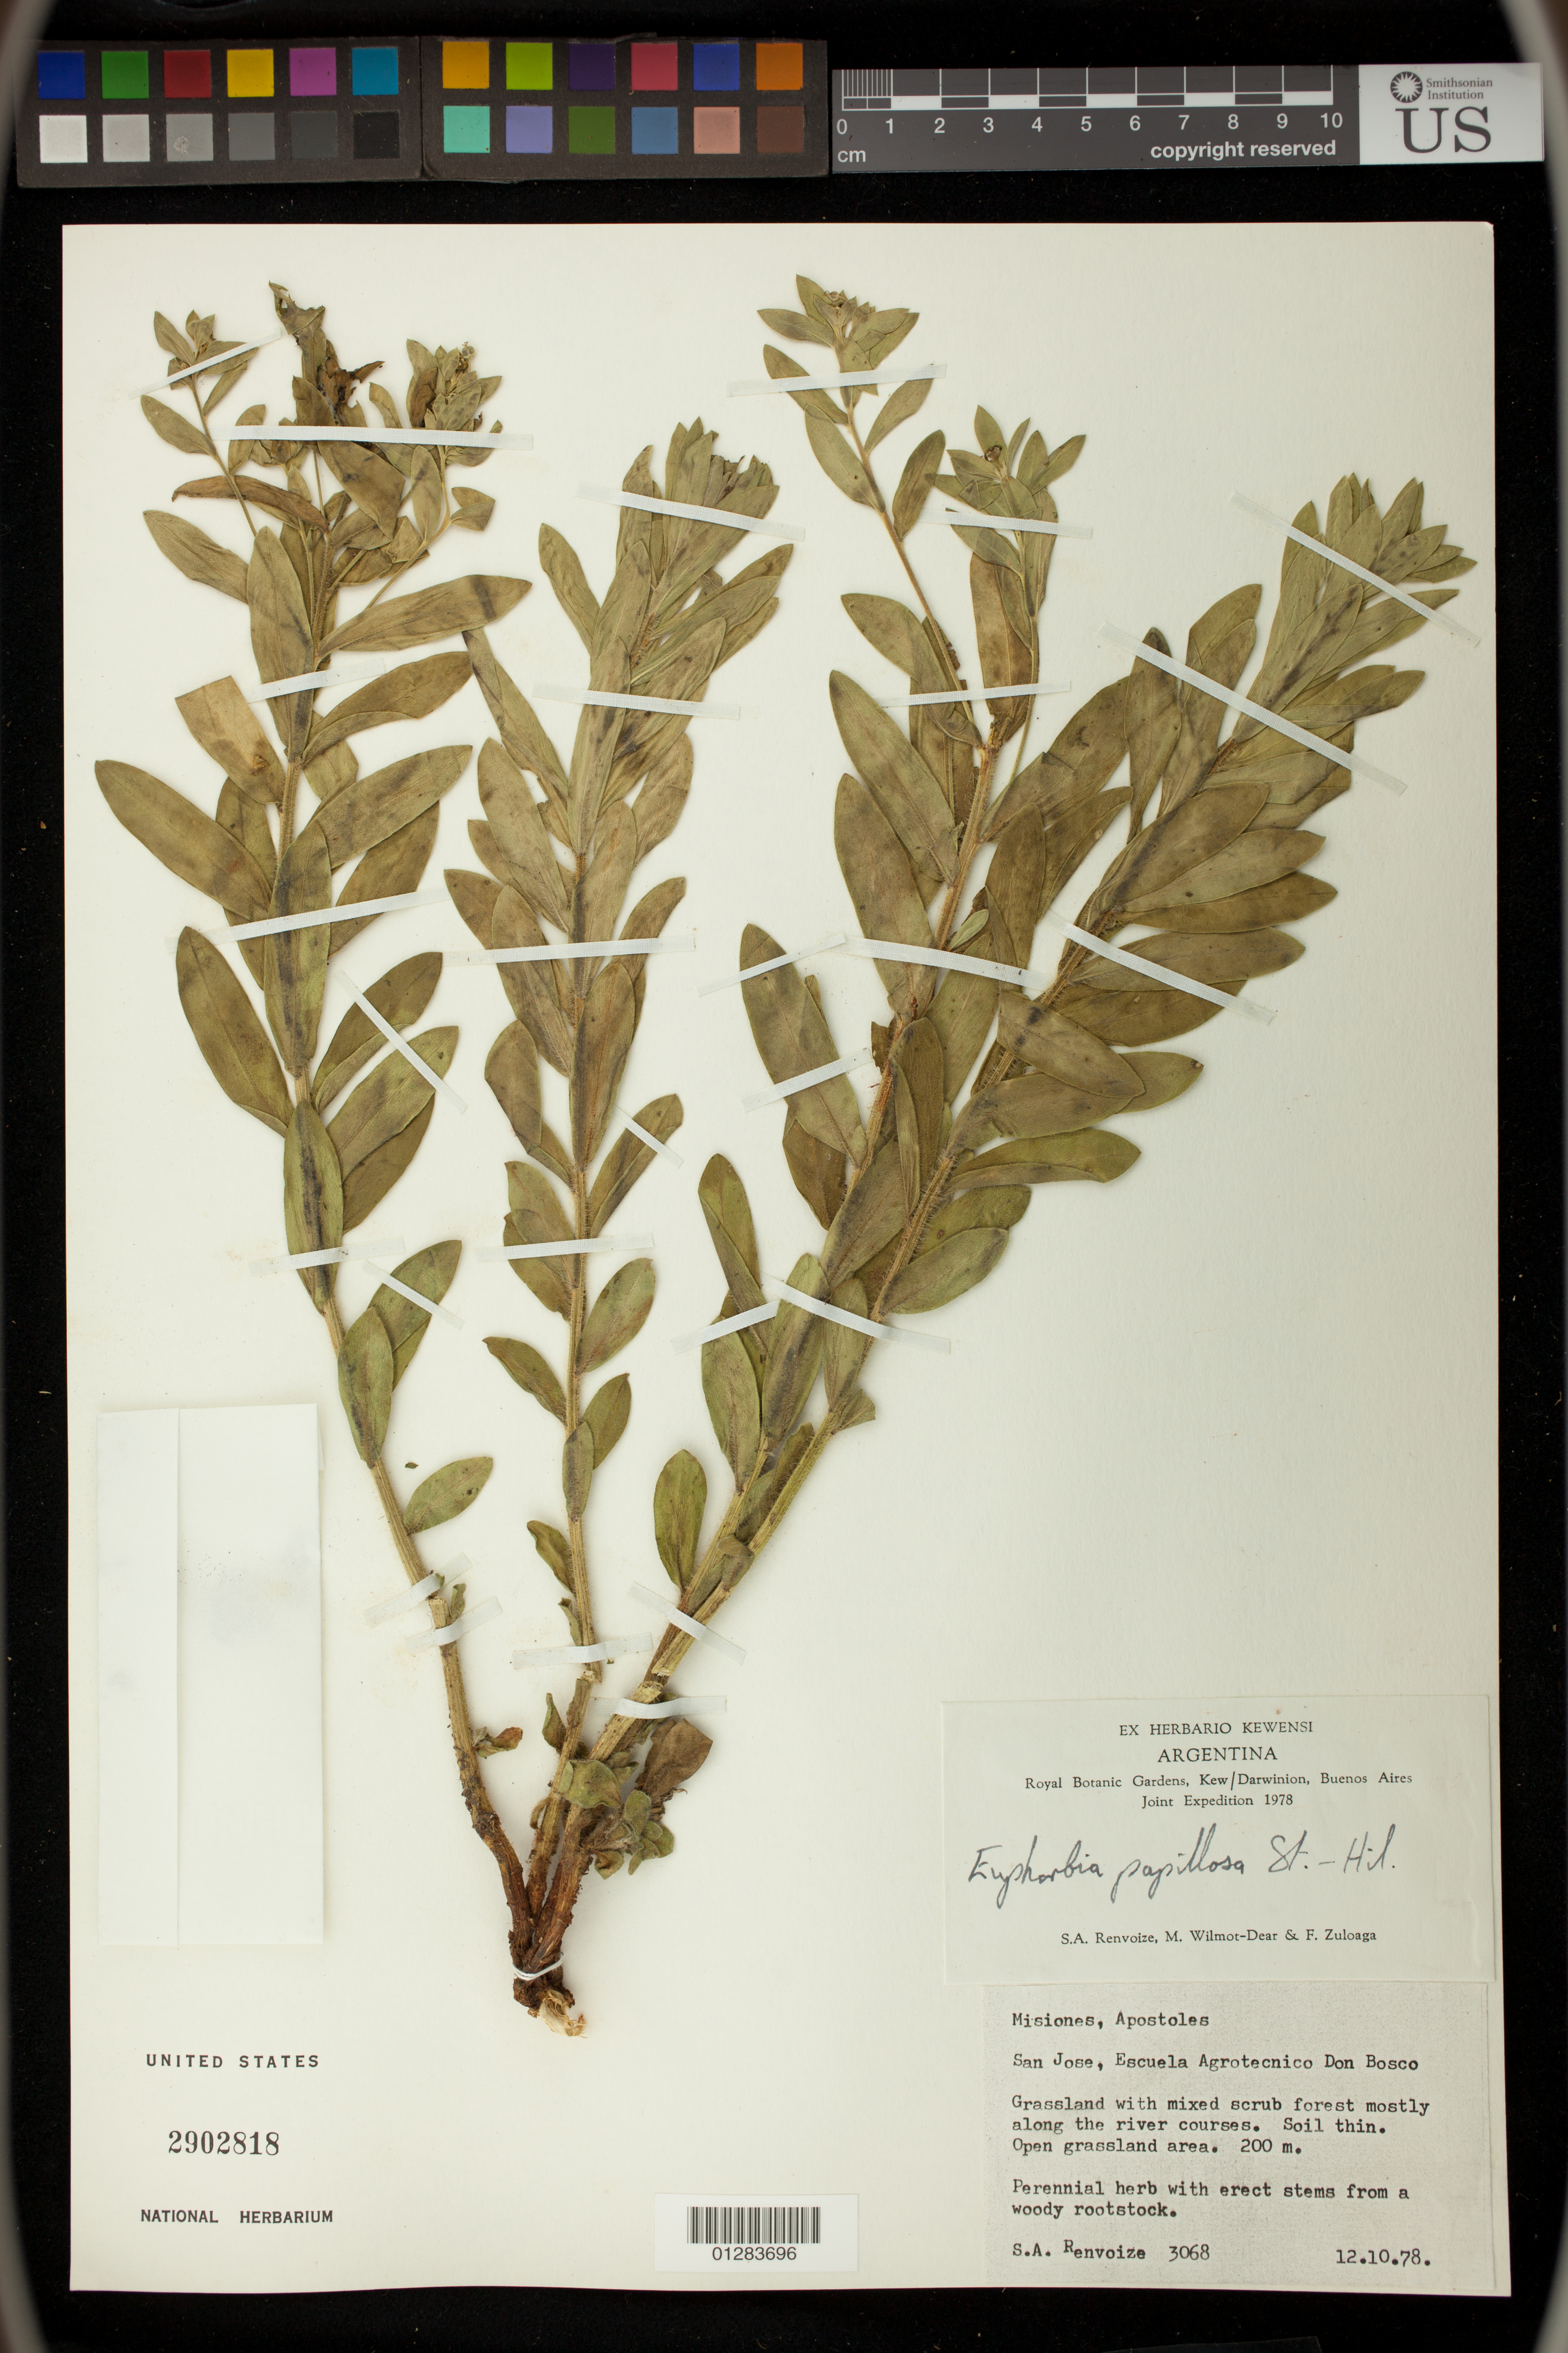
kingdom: Plantae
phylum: Tracheophyta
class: Magnoliopsida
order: Malpighiales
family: Euphorbiaceae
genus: Euphorbia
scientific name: Euphorbia papillosa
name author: A. St.-Hil.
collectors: S. A. Renvoize, M. Wilmot-Dear & F. Zuloaga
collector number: Renvoize No. 3068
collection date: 1978-10-12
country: Argentina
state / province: Misiones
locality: Apostles, San Jose, Escuela Agrotecnico Don Bosco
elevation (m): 200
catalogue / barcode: US 2902818